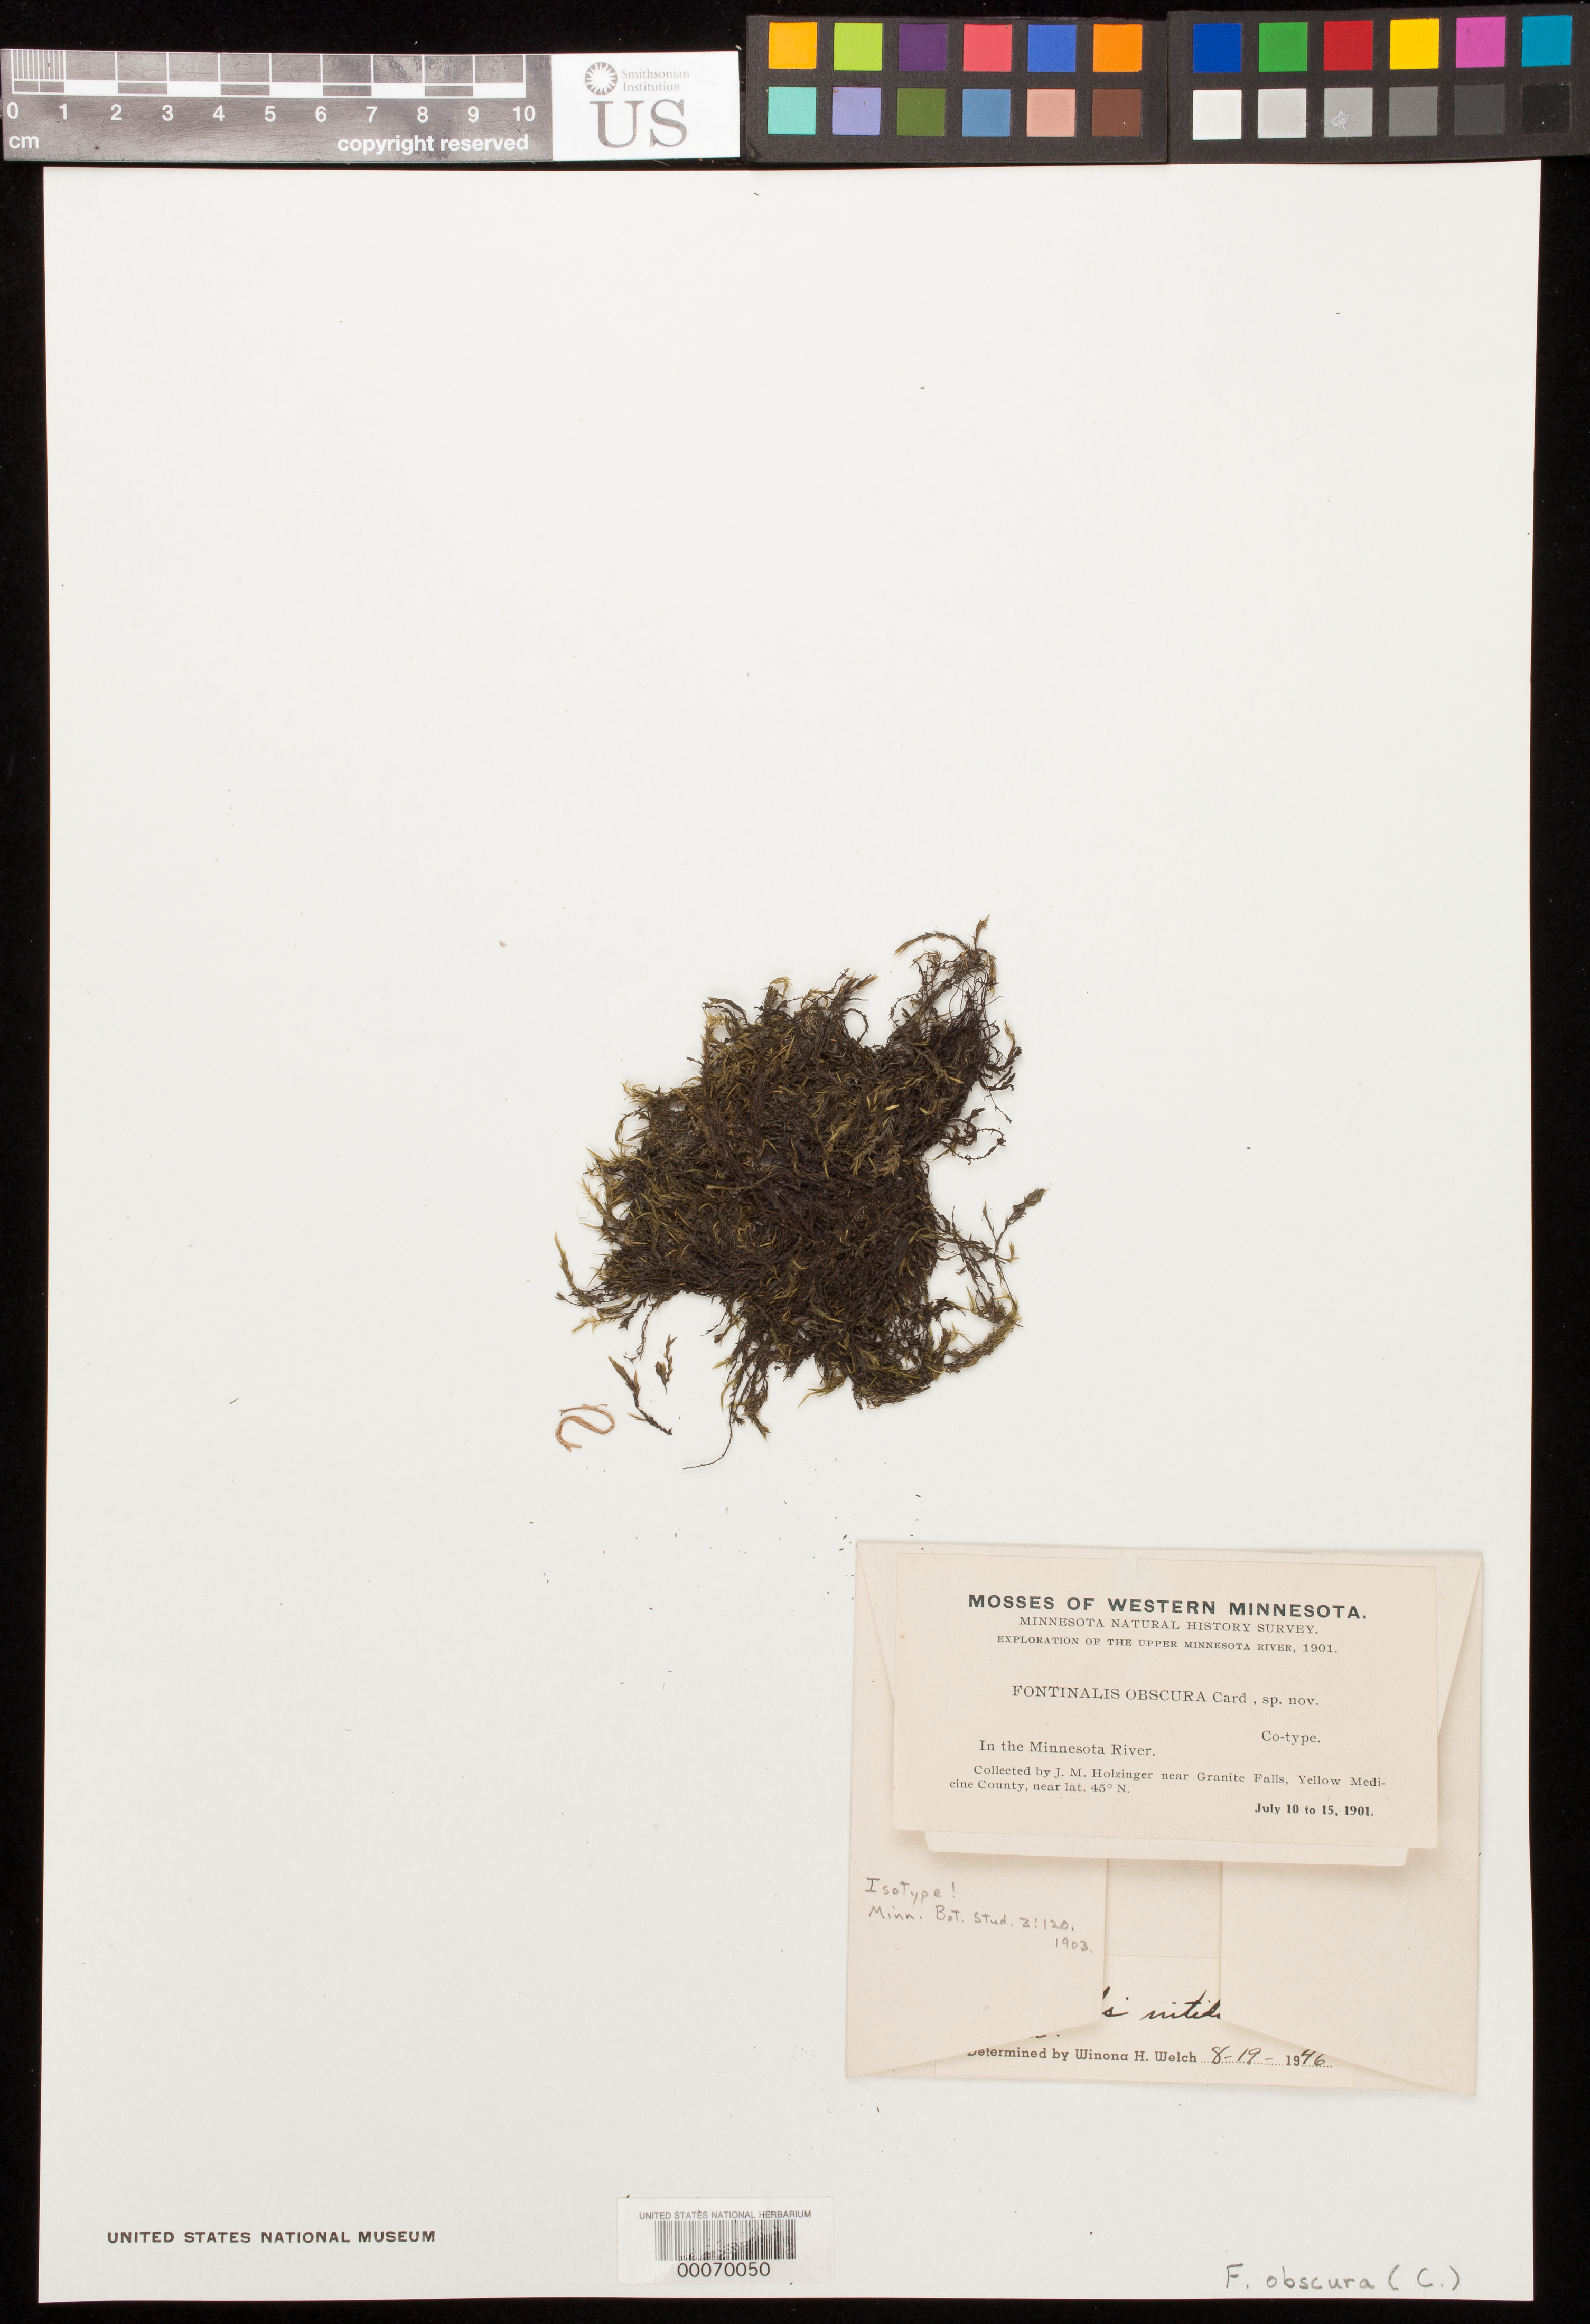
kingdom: Plantae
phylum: Bryophyta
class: Bryopsida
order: Hypnales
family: Fontinalaceae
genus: Fontinalis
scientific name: Fontinalis obscura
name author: Cardot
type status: Isotype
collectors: J. M. Holzinger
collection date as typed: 10 Jul 1901 to 15 Jul 1901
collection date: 1901-07-10/1901-07-15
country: United States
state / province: Minnesota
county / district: Yellow Medicine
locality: Near Granite Falls.